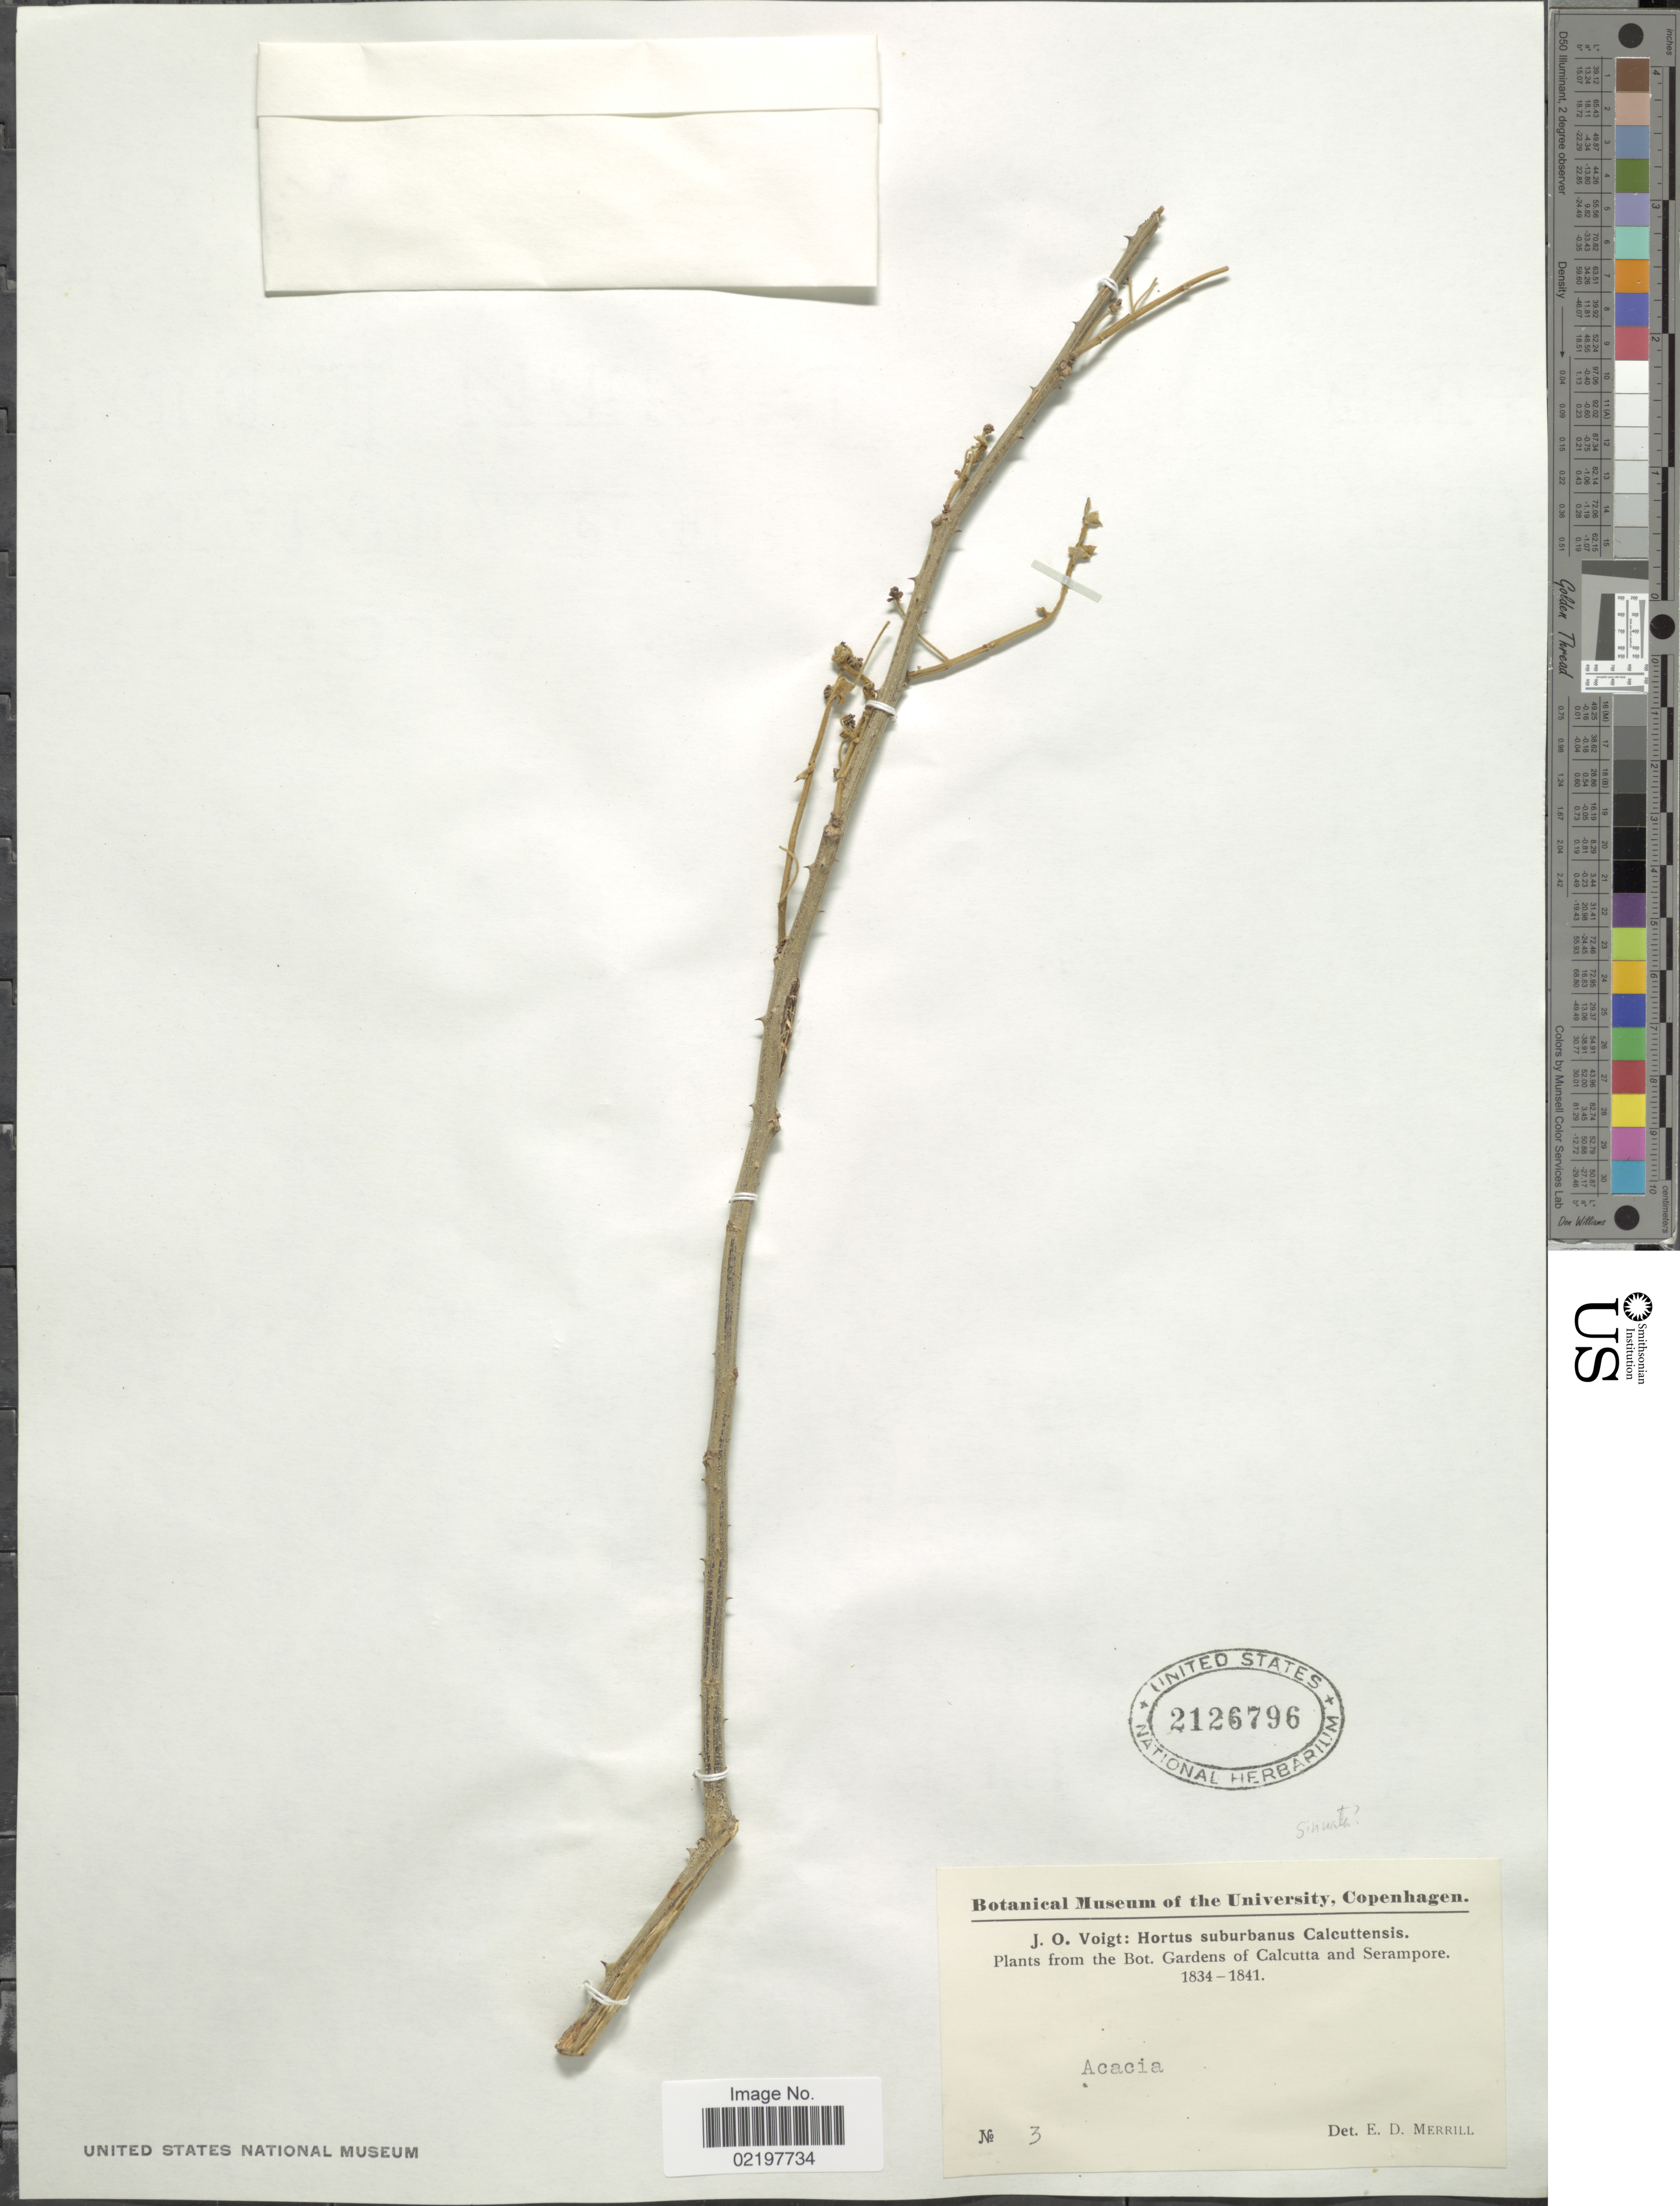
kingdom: Plantae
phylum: Tracheophyta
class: Magnoliopsida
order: Fabales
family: Fabaceae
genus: Senegalia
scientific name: Senegalia sp.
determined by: Strong, M. T., (US), Smithsonian Institution - National Museum of Natural History (UNITED STATES)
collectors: J. O. Voigt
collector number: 3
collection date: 1834/1841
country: India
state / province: West Bengal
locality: From the Bot. Gardens of Calcutta and Serampore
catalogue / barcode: US 2126796